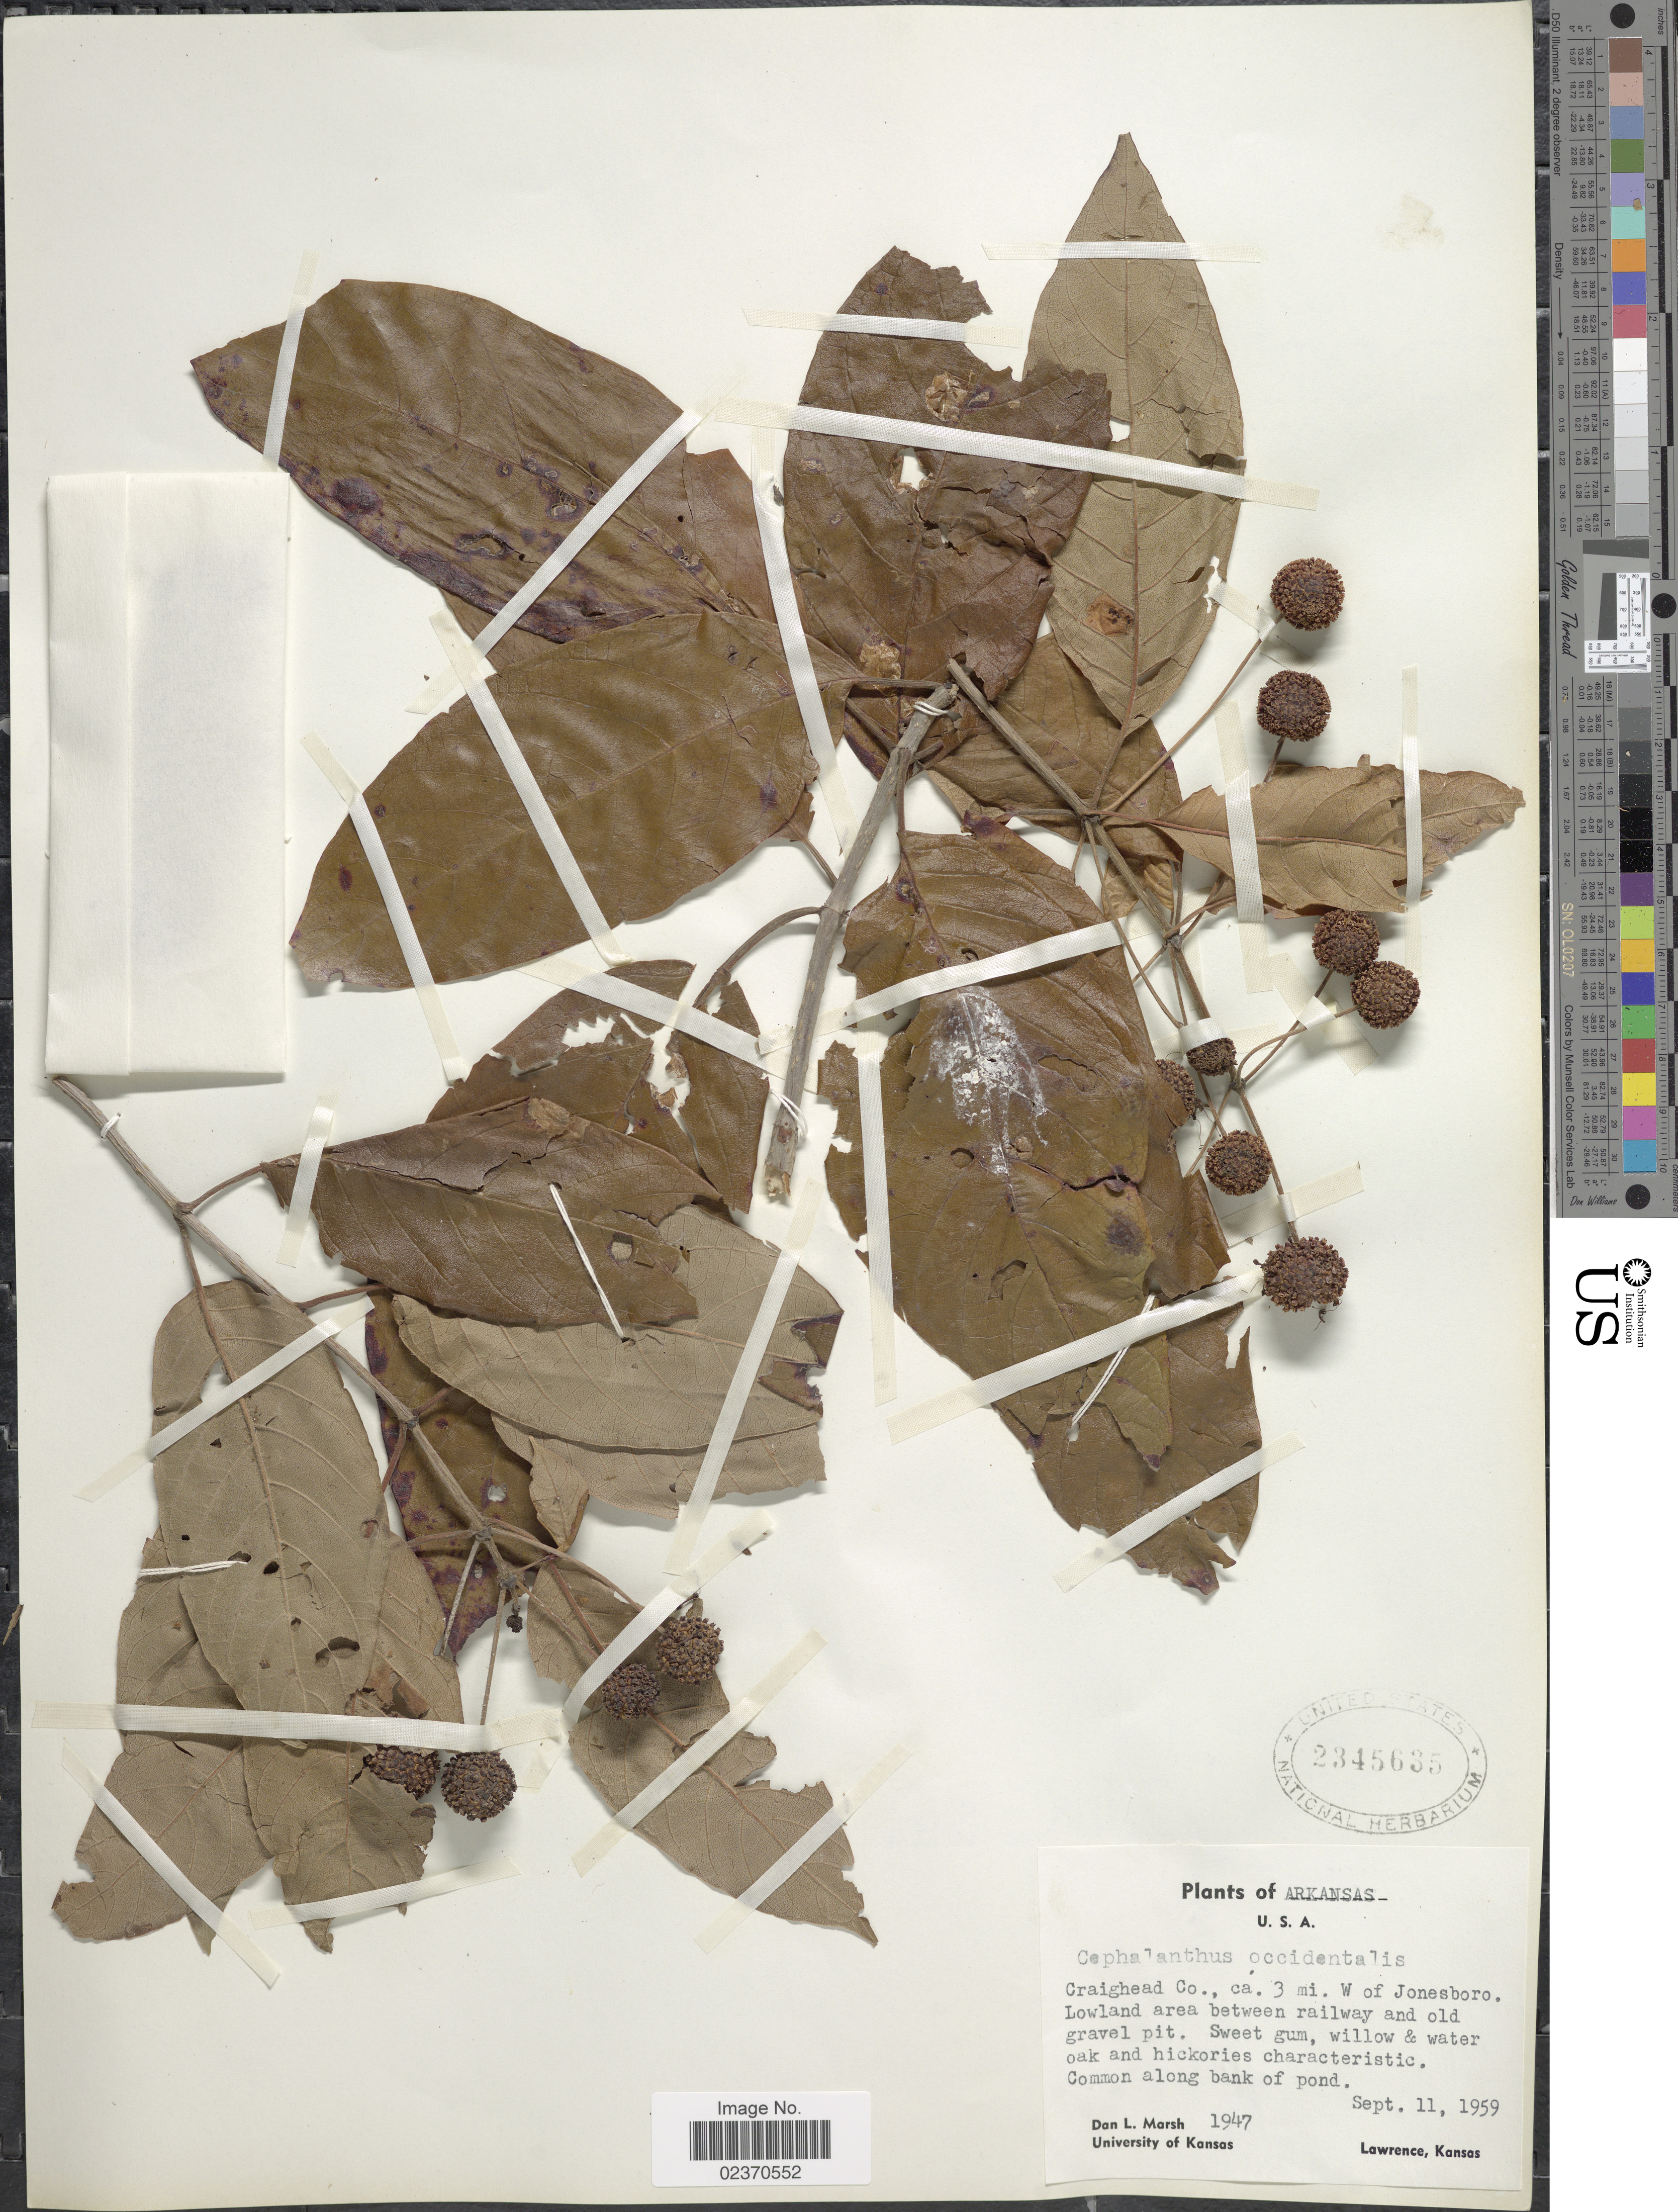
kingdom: Plantae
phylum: Tracheophyta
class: Magnoliopsida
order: Gentianales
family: Rubiaceae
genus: Cephalanthus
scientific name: Cephalanthus occidentalis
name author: L.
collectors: D. L. Marsh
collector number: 1947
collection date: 1959-09-11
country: United States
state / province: Arkansas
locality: Craighead Co., 3 mi. W of Jonesboro, Lowland area between railway and old gravel pit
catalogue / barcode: US 2345635